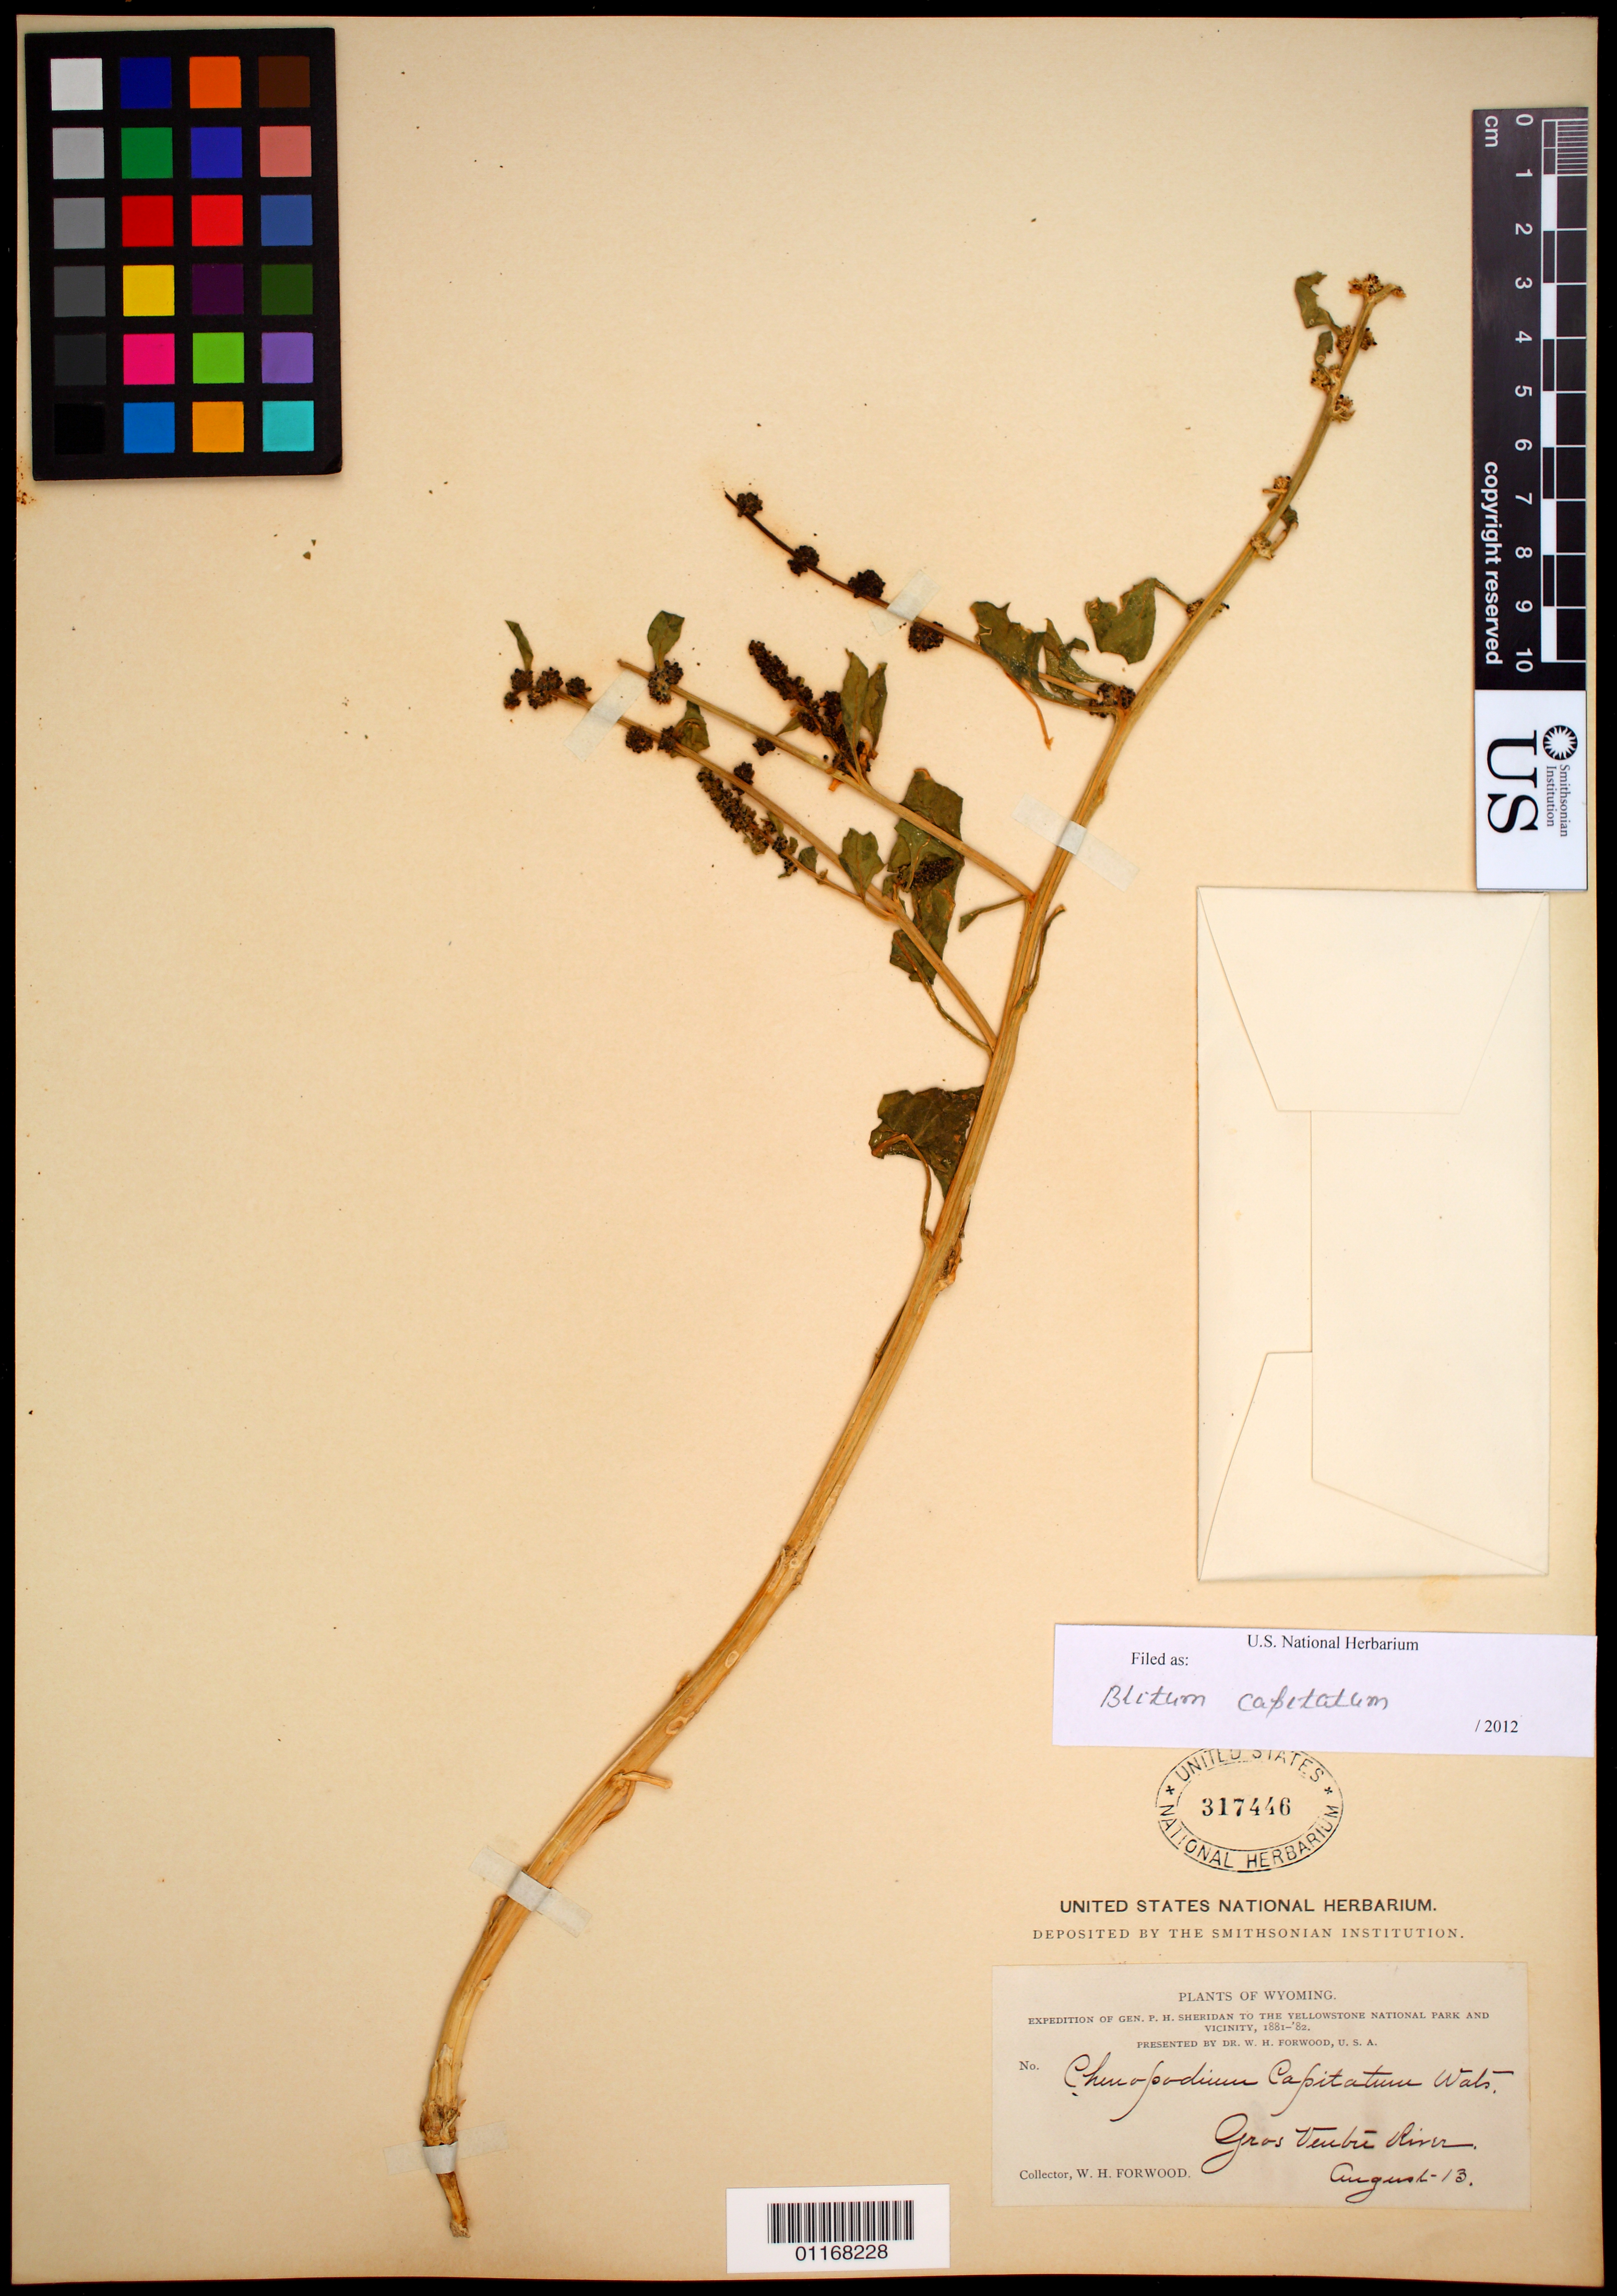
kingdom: Plantae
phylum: Tracheophyta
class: Magnoliopsida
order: Caryophyllales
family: Amaranthaceae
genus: Blitum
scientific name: Blitum capitatum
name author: L.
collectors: W. Forwood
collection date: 1881-08-13 or 1882-08-13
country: United States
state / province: Wyoming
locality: Gras Ventre River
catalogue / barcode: US 317446